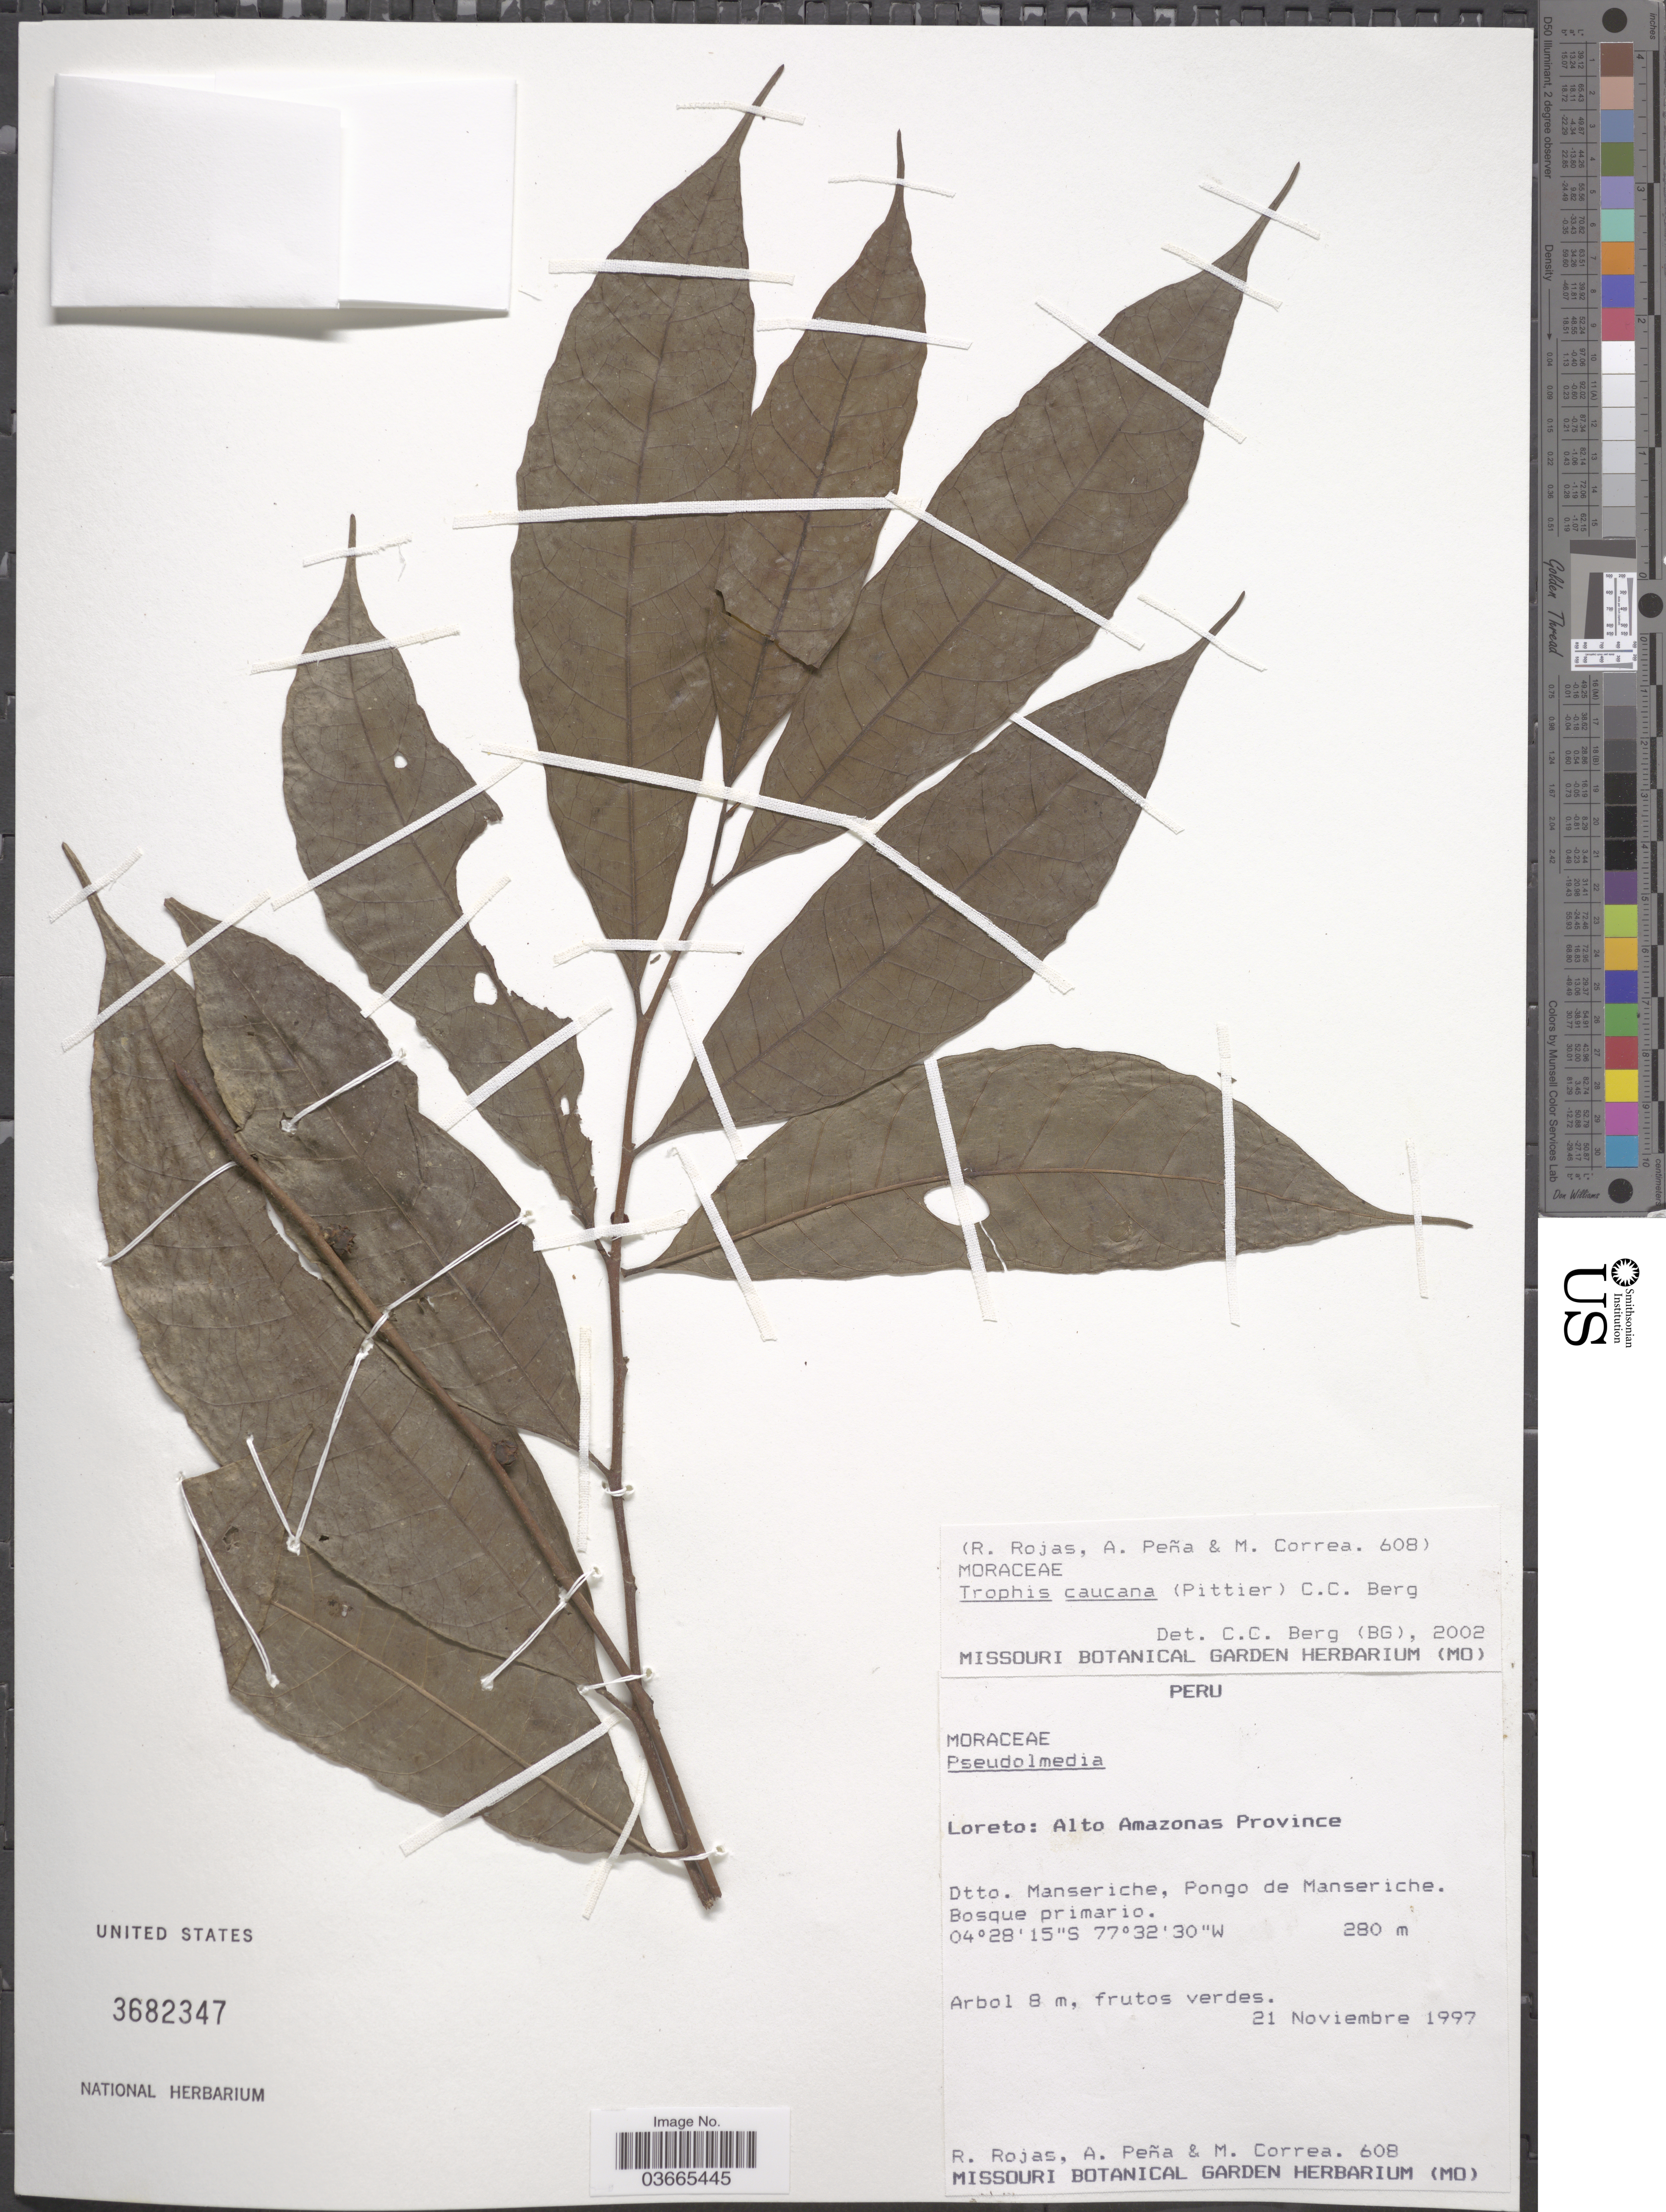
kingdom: Plantae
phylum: Tracheophyta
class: Magnoliopsida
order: Rosales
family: Moraceae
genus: Olmedia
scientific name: Olmedia aspera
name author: Ruiz & Pav.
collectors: R. Rojas, A. Peña & M. Correa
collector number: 608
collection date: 1997-11-21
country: Peru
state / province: Loreto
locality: Alto Amazonas Province. Dtto. Manseriche, Pongo de Manseriche.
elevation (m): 280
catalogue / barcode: US 3682347